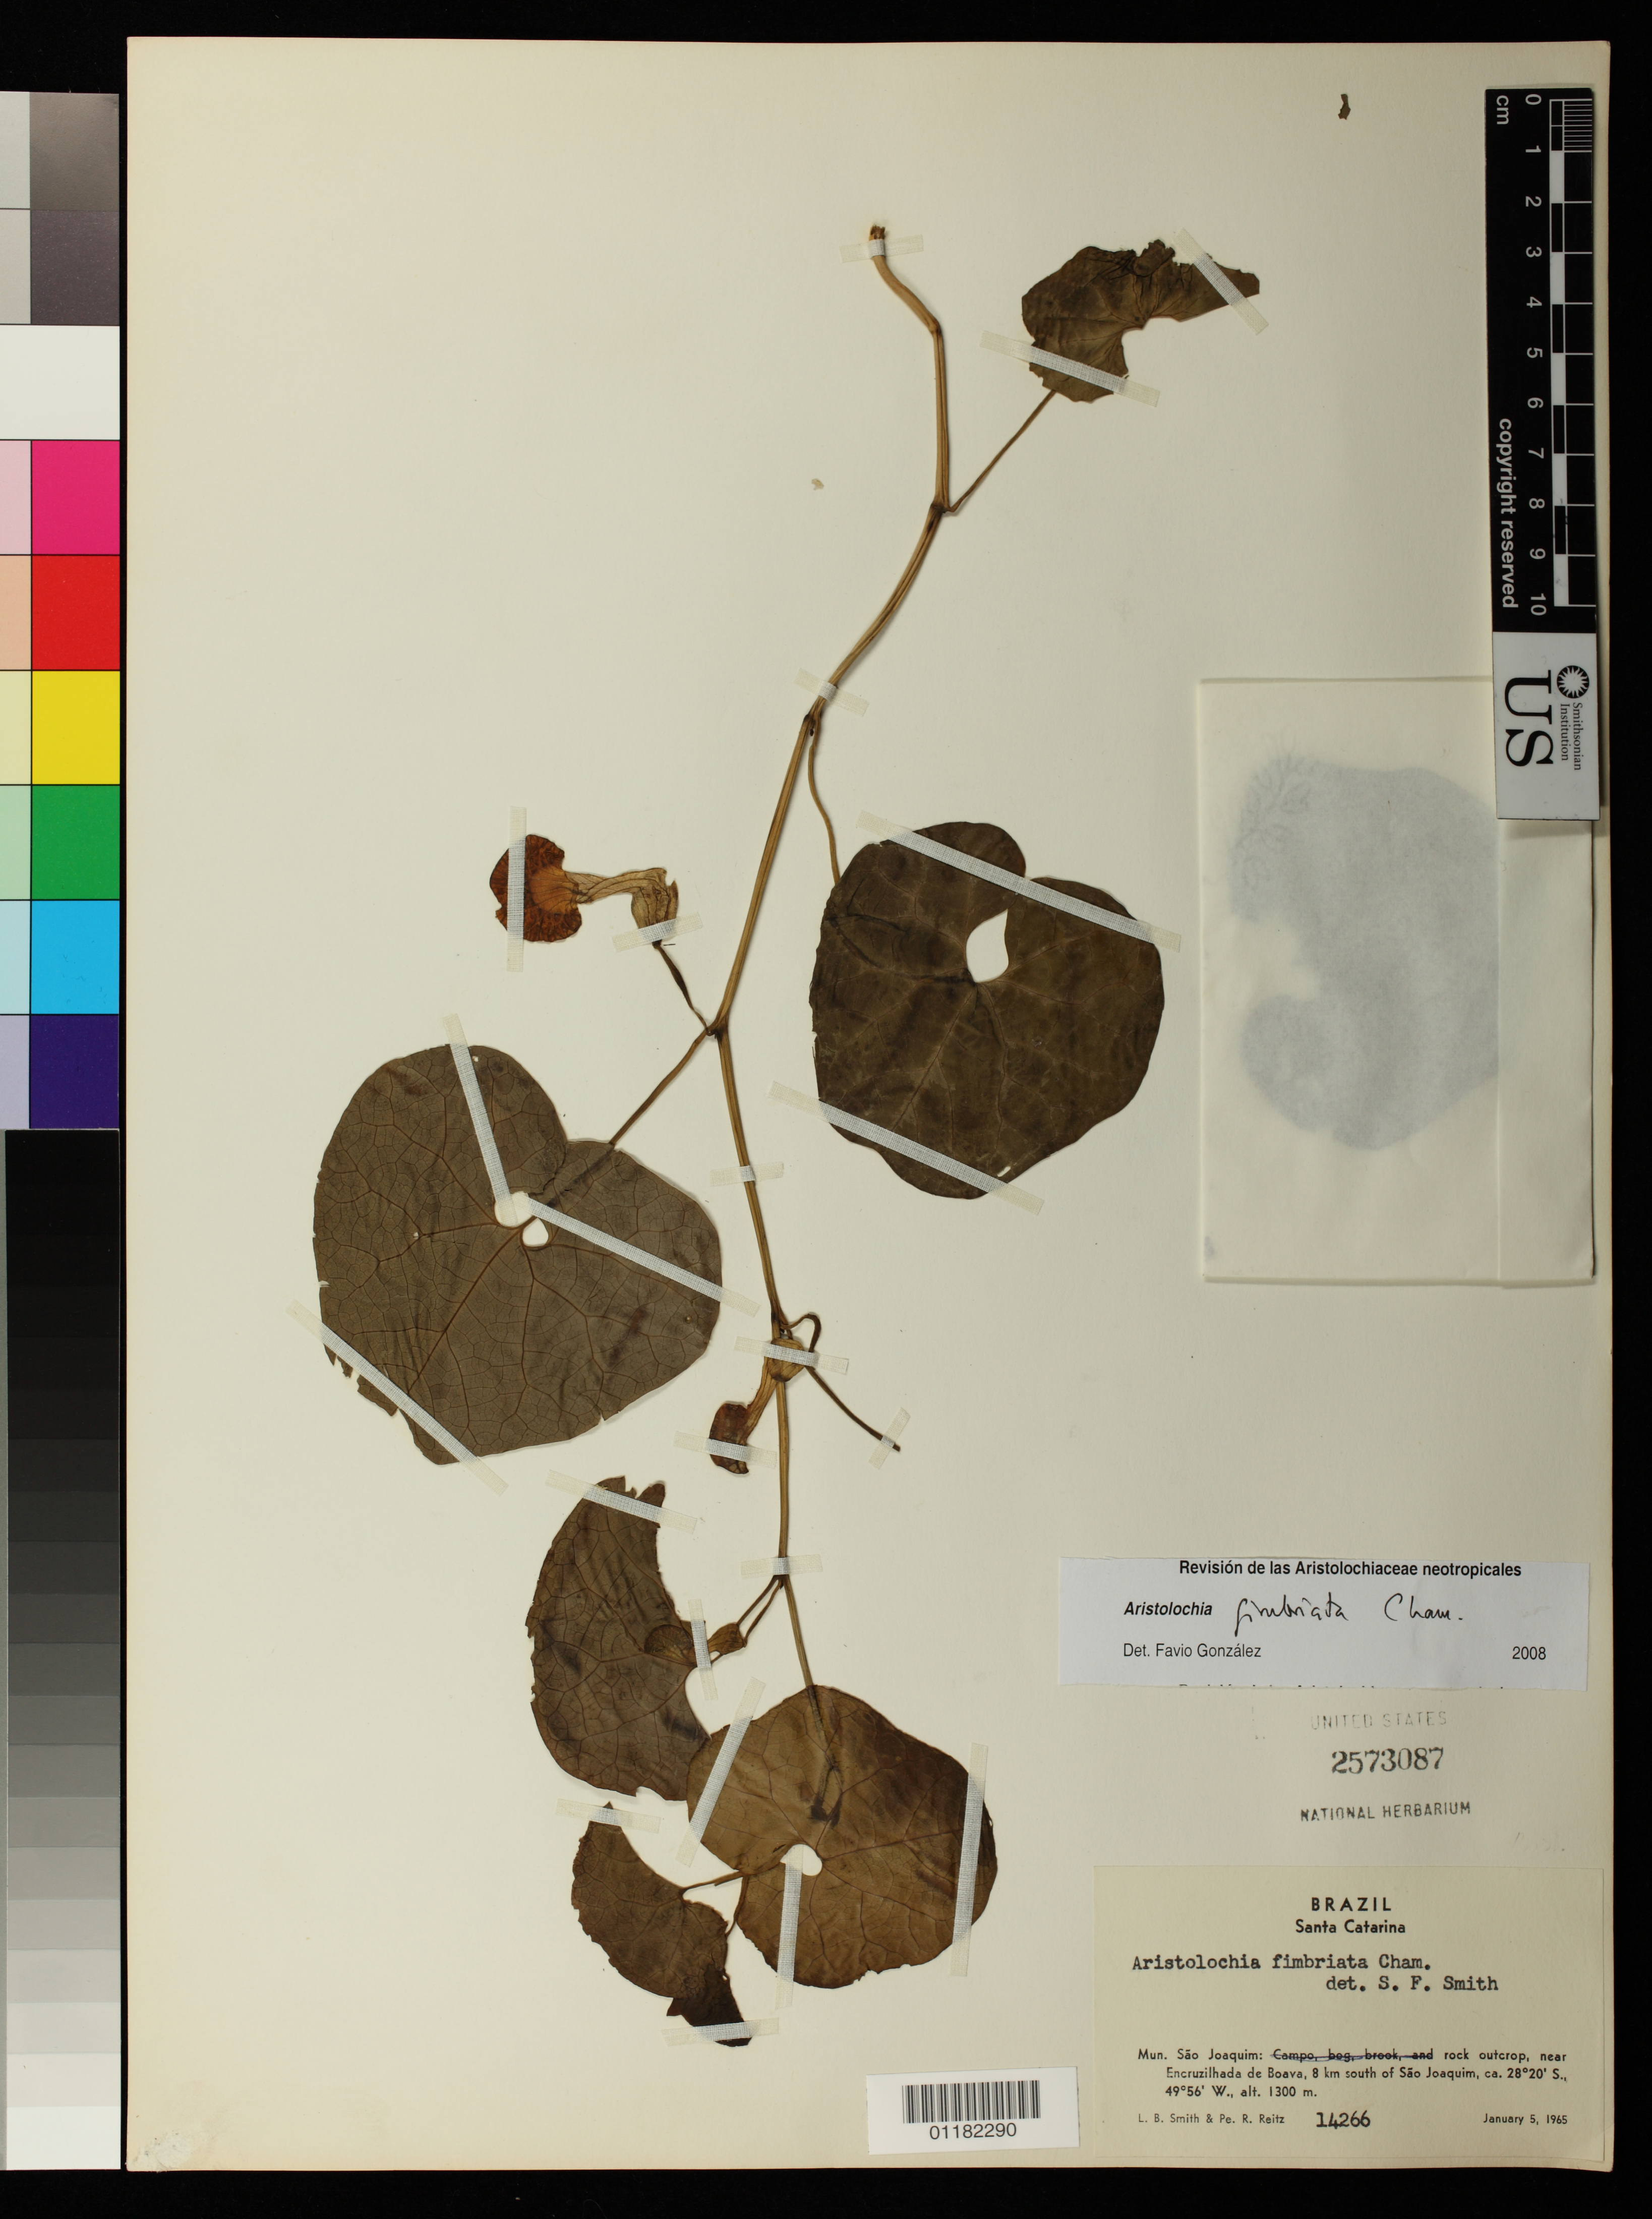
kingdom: Plantae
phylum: Tracheophyta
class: Magnoliopsida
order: Piperales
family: Aristolochiaceae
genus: Aristolochia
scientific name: Aristolochia fimbriata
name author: Cham.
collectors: L. Smith & R. Reitz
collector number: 14266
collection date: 1965-01-05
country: Brazil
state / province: Santa Catarina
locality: Sao Joaquim: rock outcrop, near Encruzilhada de Boava, 8 km south of Sao Joaquim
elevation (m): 1300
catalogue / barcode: US 2573087